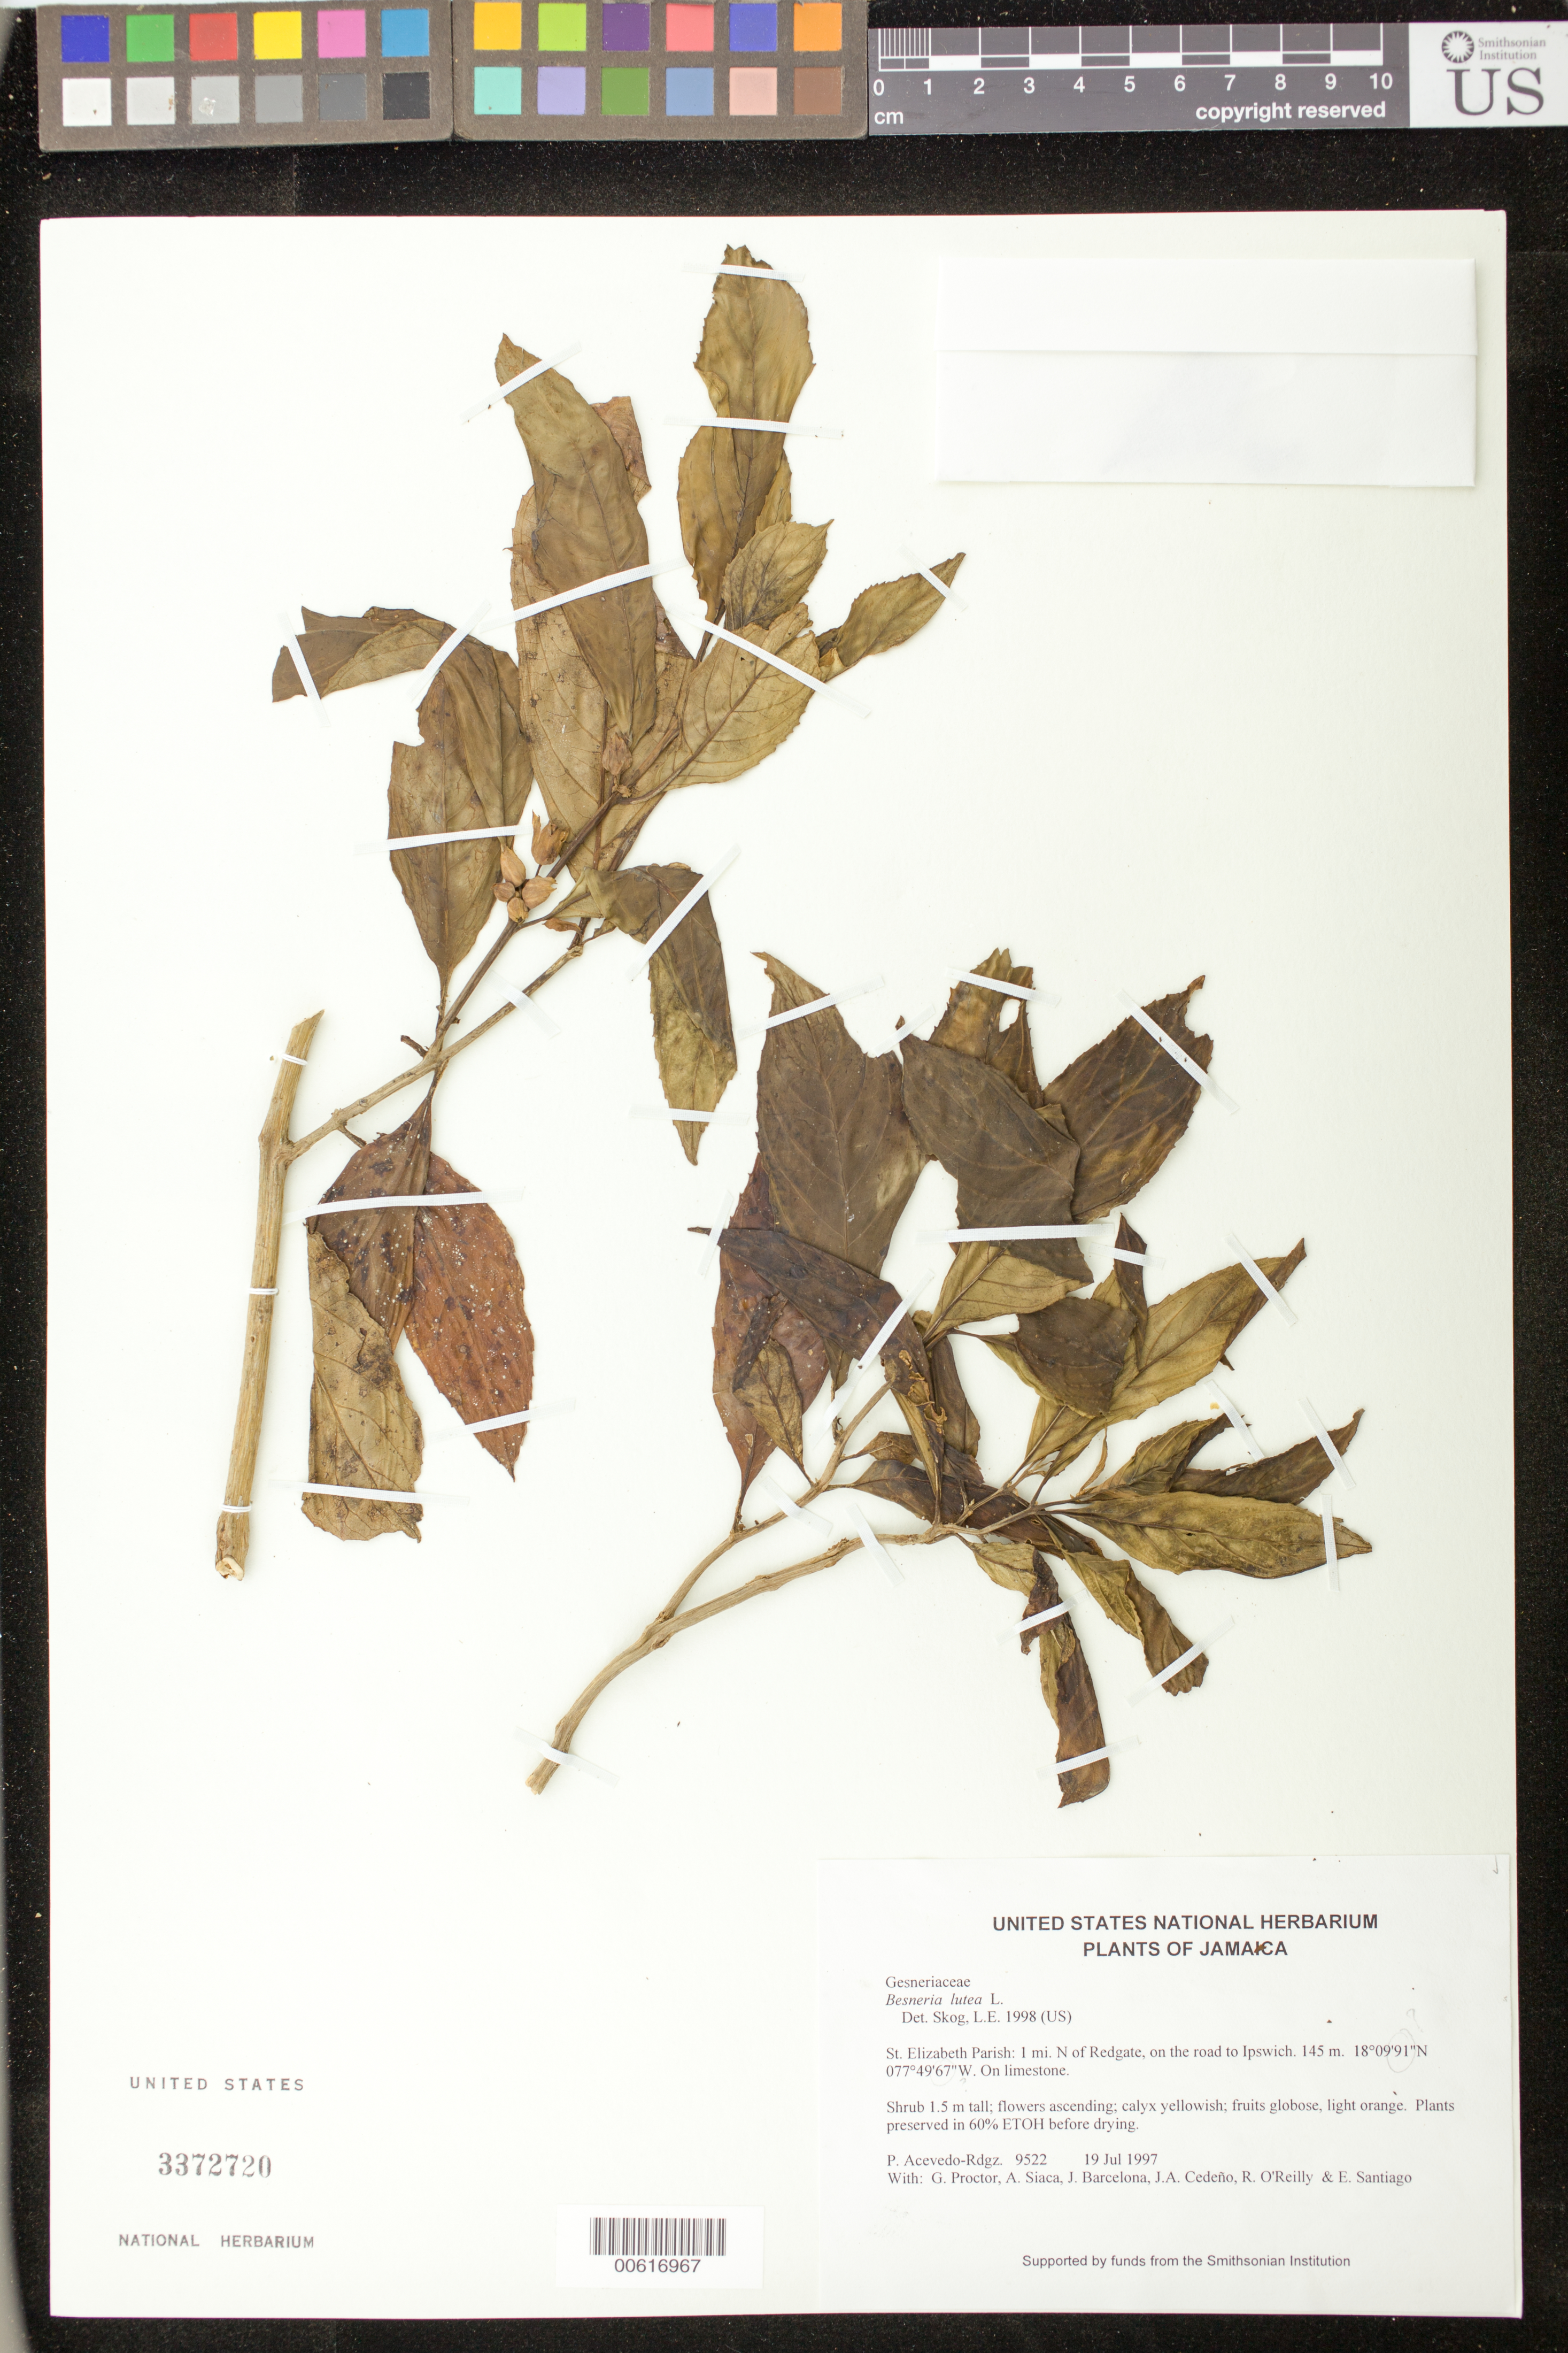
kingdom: Plantae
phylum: Tracheophyta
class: Magnoliopsida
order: Lamiales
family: Gesneriaceae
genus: Besleria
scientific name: Besleria lutea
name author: L.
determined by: Skog, Laurence E.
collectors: P. Acevedo-Rodr., G. Proctor, A. Siaca, J. Barcelona, J. A. Cedeño M. & R. O'Reilly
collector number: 9522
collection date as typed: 19 Jul 1997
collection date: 1997-07-19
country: Jamaica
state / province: Saint Elizabeth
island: Jamaica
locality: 1 mi. N of Redgate, on the road to Ipswich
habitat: On limestone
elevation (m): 145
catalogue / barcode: US 3372720